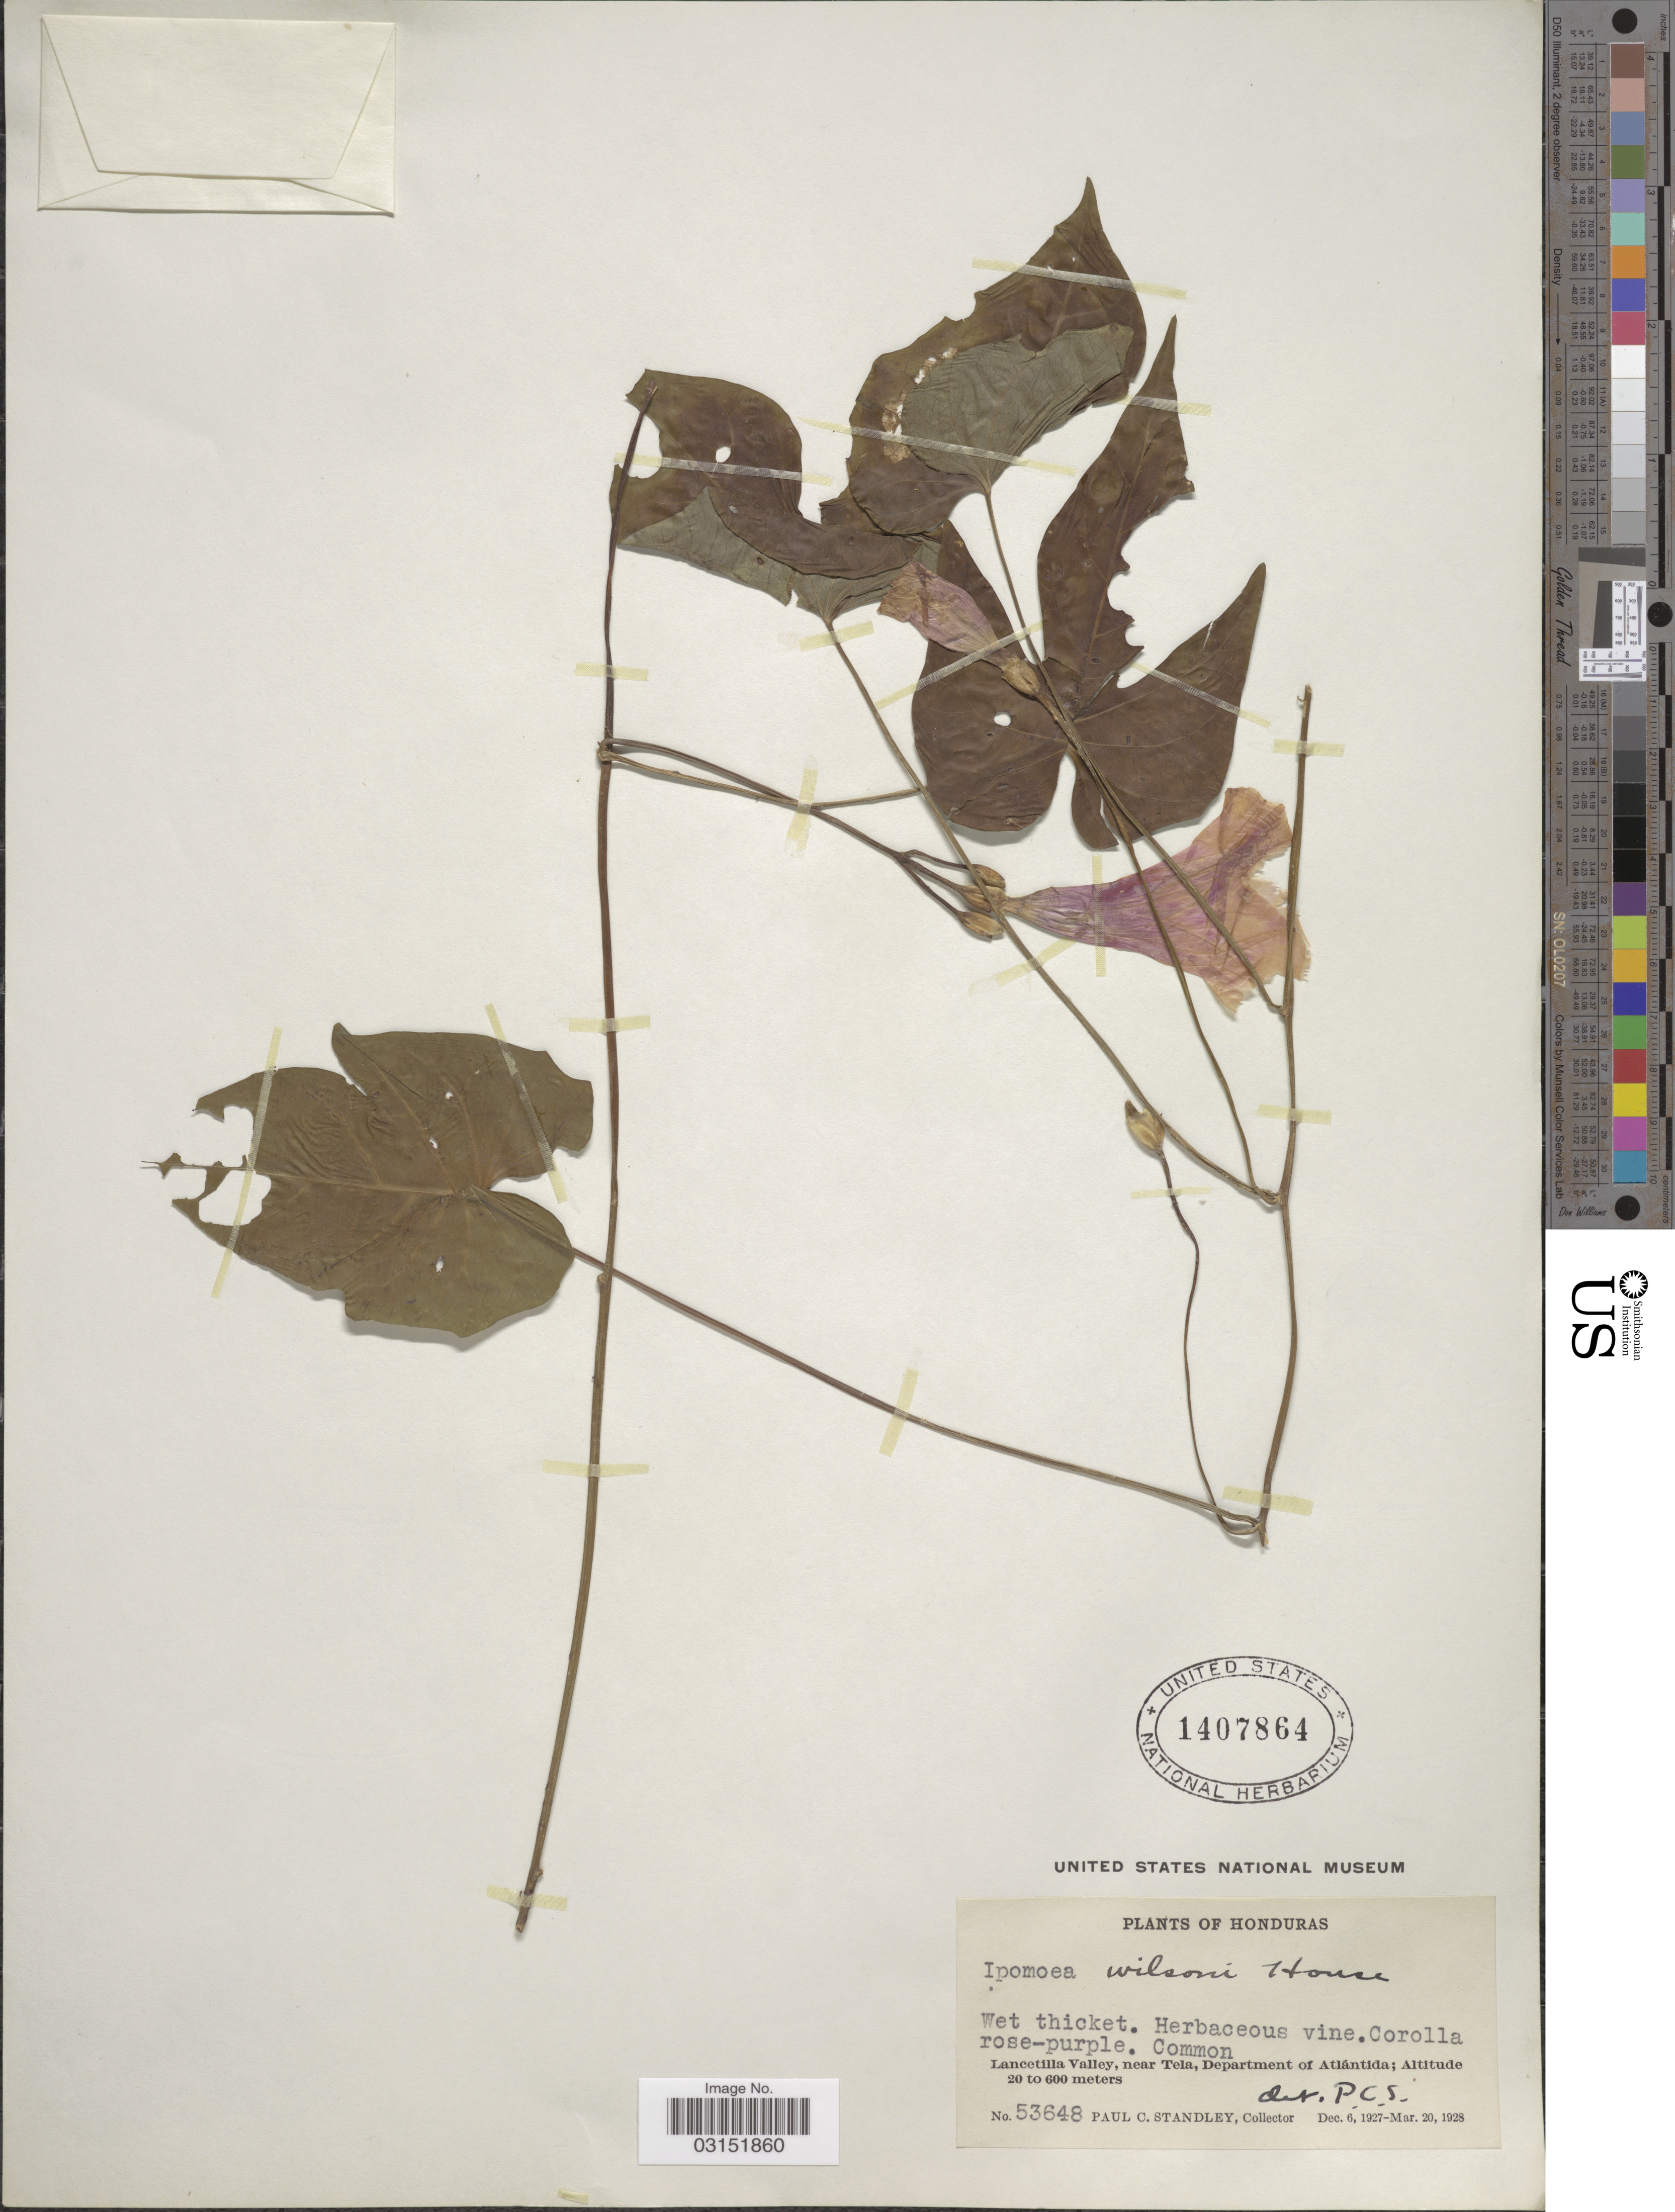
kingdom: Plantae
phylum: Tracheophyta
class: Magnoliopsida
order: Solanales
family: Convolvulaceae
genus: Ipomoea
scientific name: Ipomoea wilsonii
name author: House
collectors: P. C. Standley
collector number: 53648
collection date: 1927-12-06/1928-03-20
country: Honduras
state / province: Atlántida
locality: Lancetilla Valley, near Tela, Department of Atlántida.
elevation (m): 20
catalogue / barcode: US 1407864